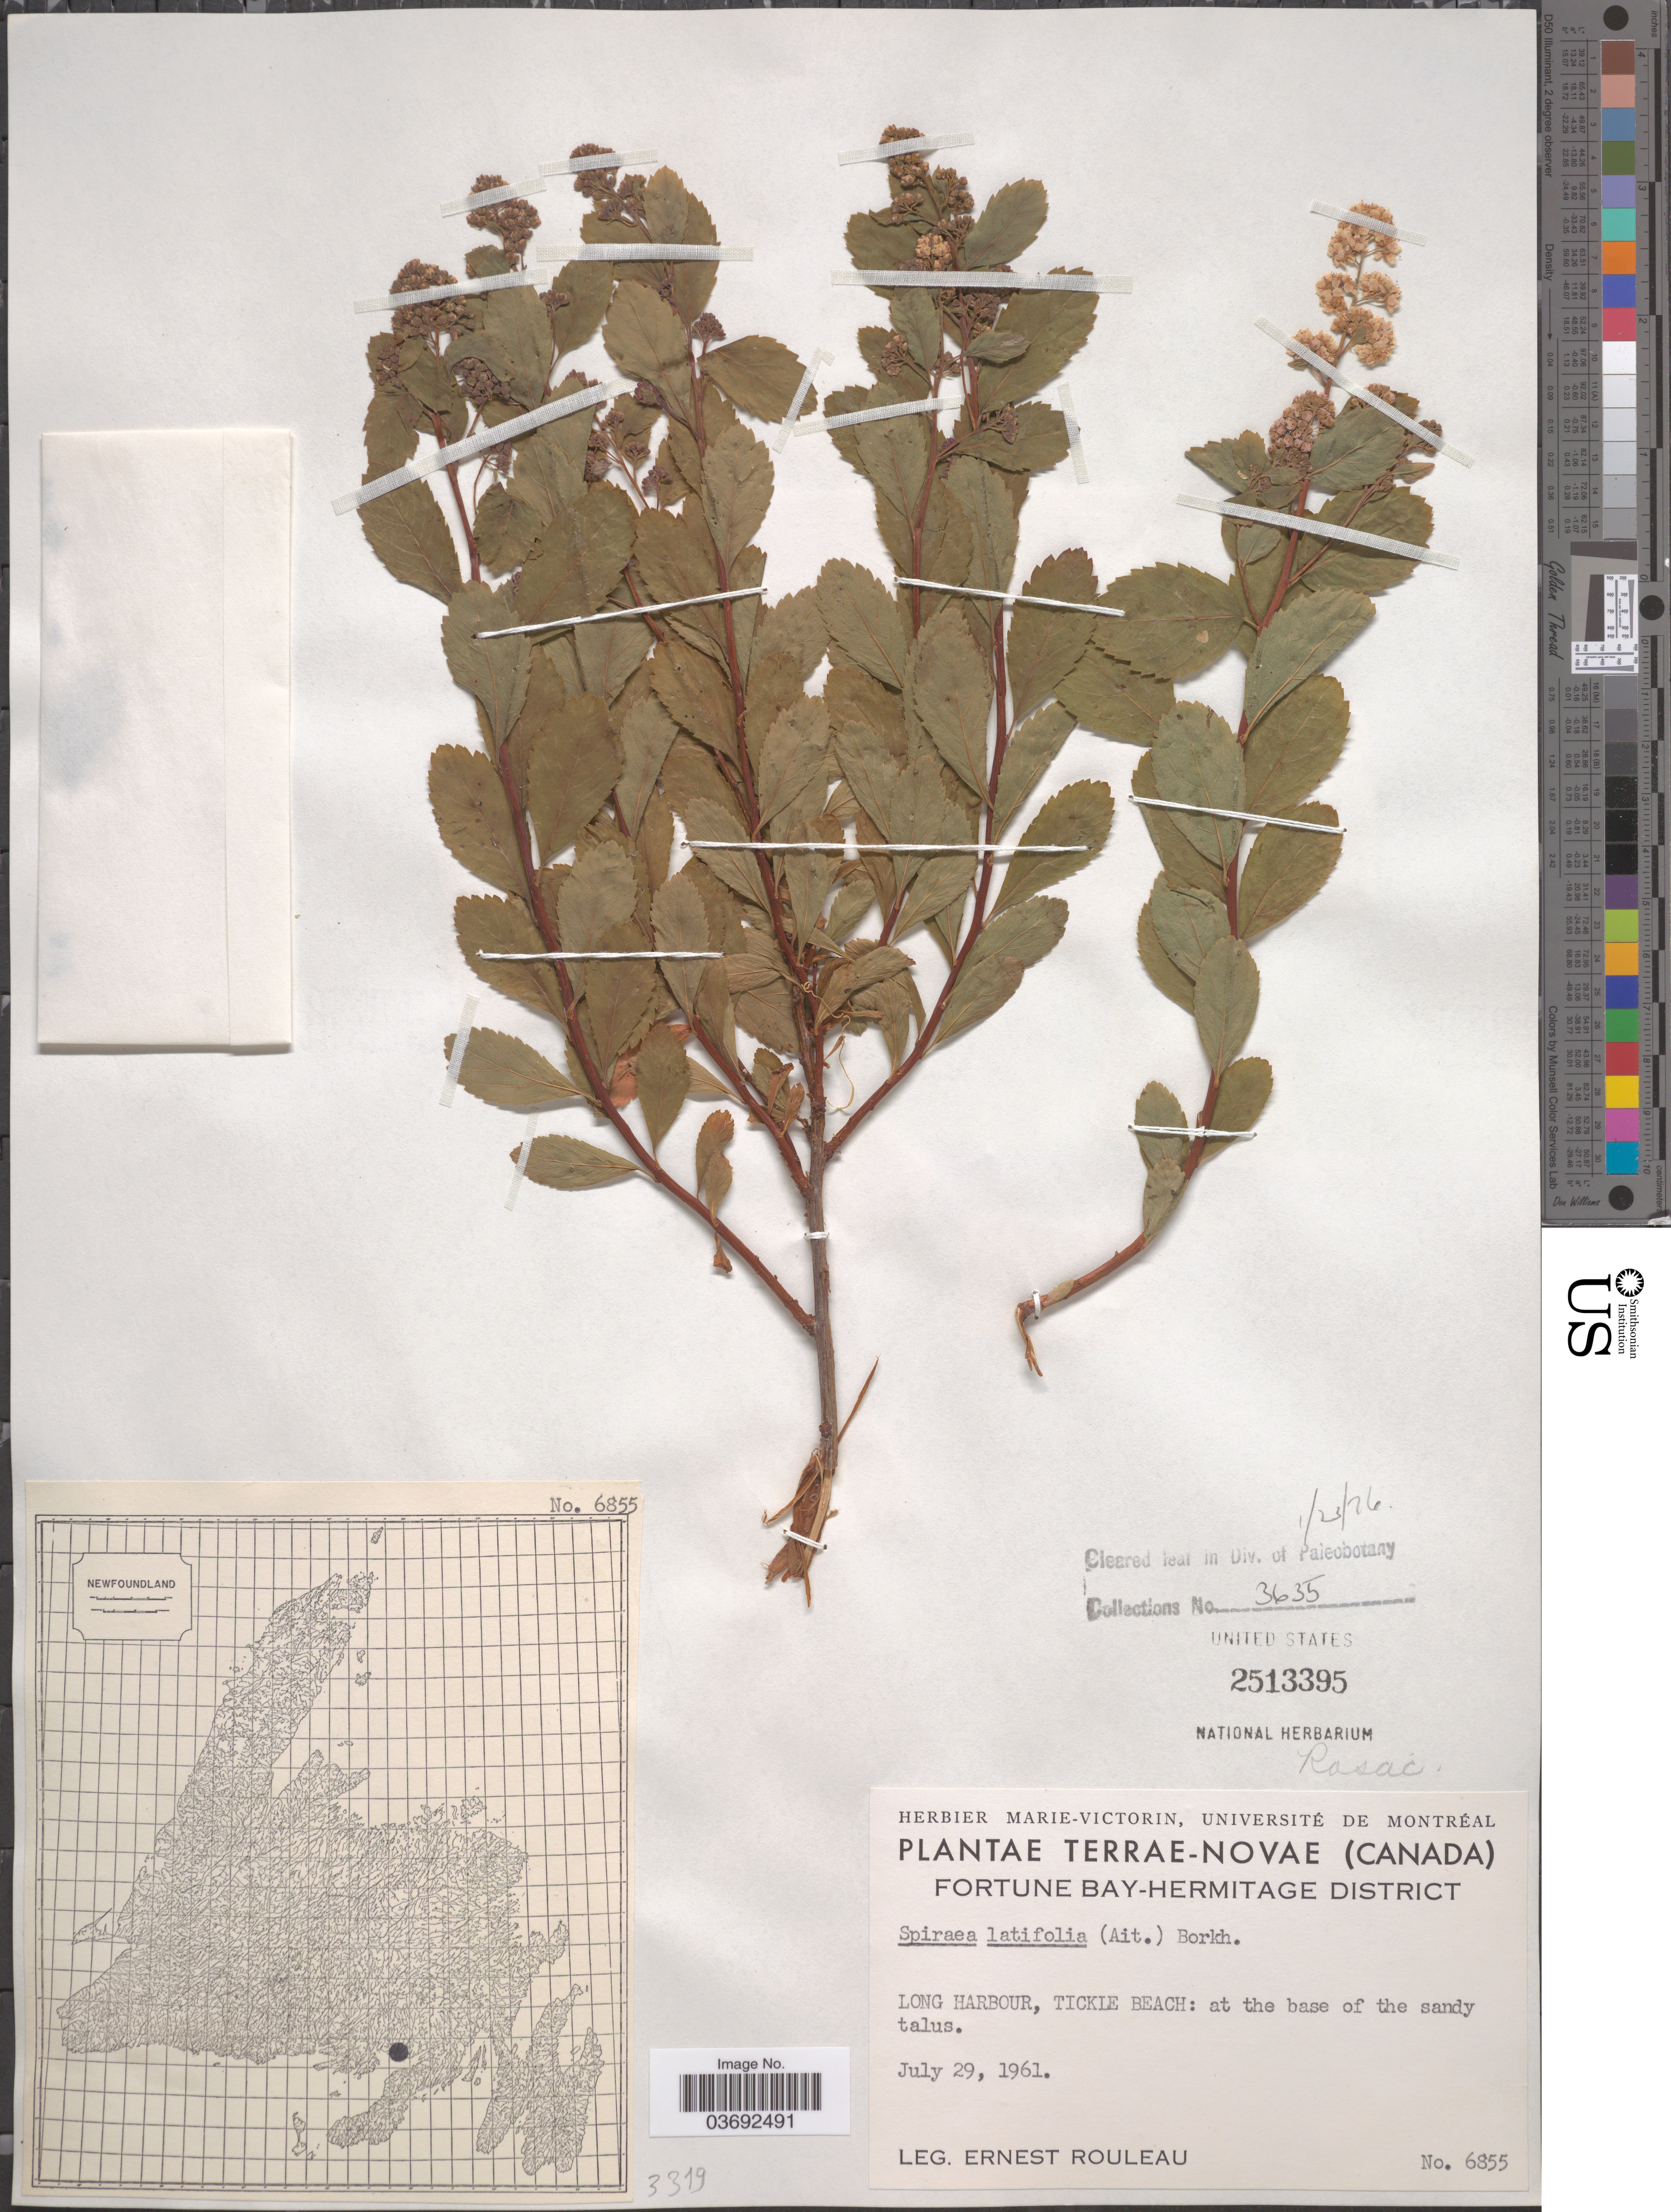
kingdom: Plantae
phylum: Tracheophyta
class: Magnoliopsida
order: Rosales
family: Rosaceae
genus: Spiraea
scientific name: Spiraea latifolia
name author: Borkh.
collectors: J. Rouleau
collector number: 6855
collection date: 1961-07-29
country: Canada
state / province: Newfoundland and Labrador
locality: Terrae-Novae. Fortune Bay-Hermitage District. Long Harbour, Tickle Beach: at the base of the sandy talus.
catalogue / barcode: US 2513395